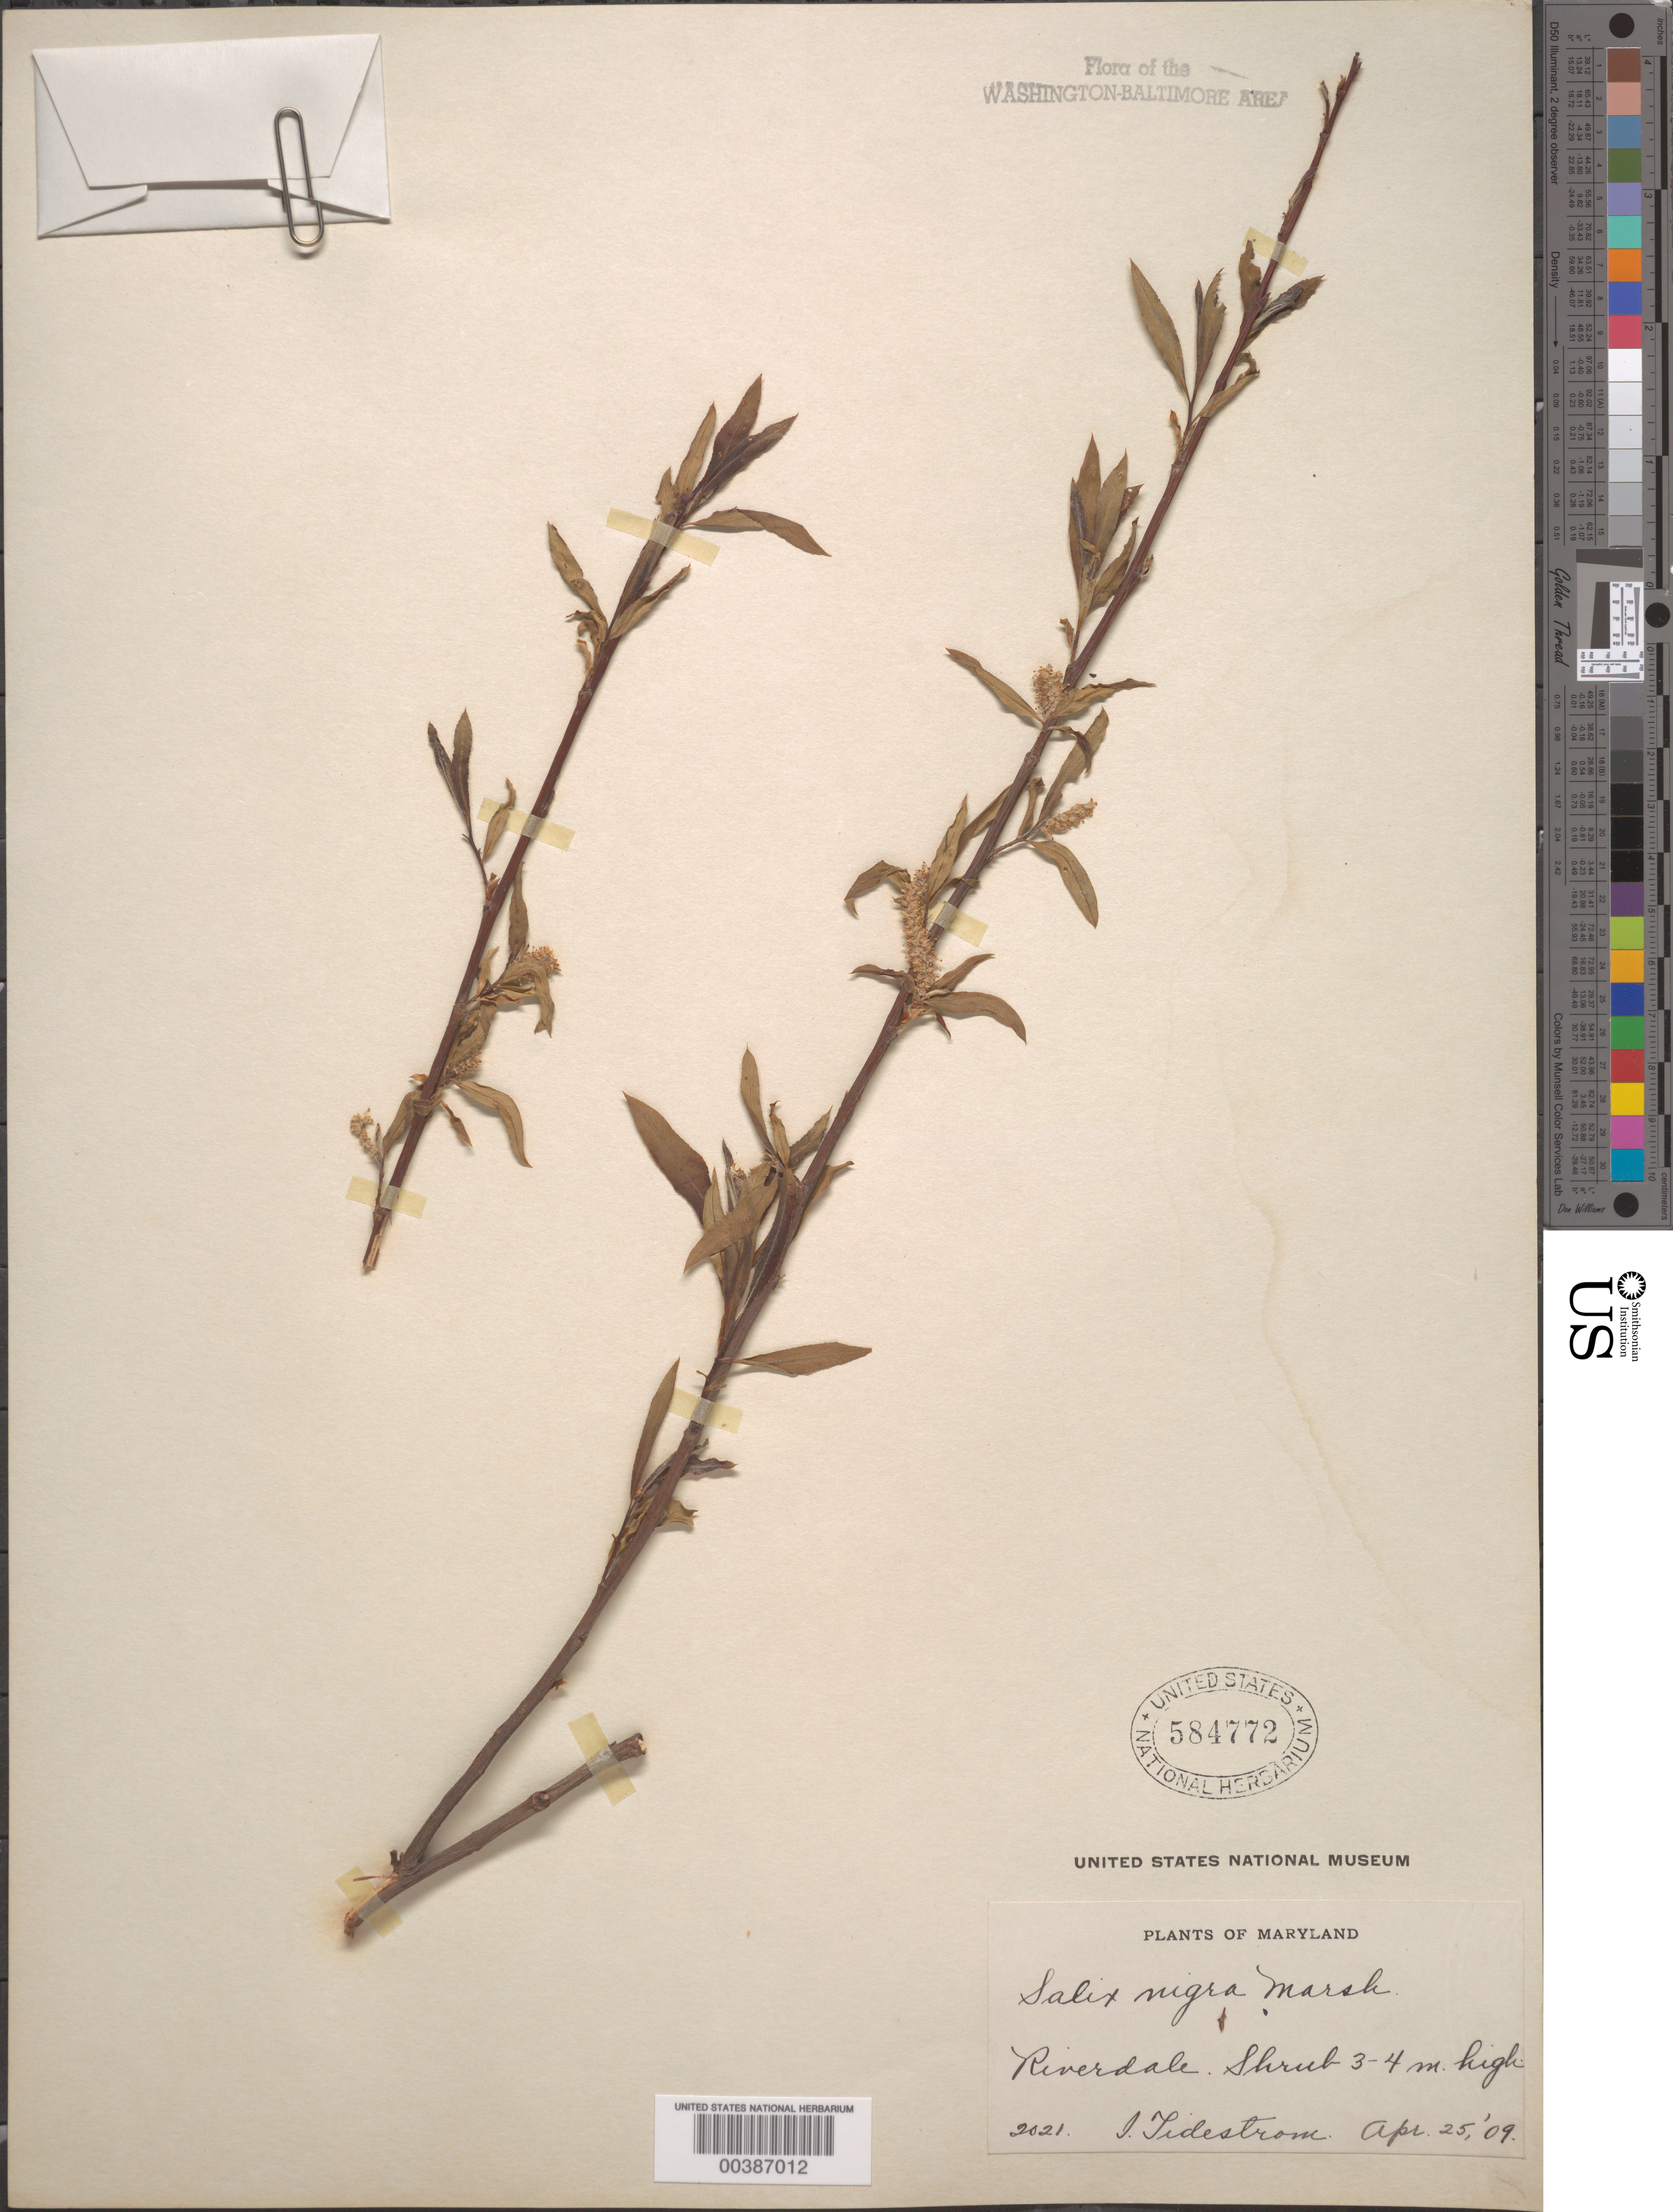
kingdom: Plantae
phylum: Tracheophyta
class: Magnoliopsida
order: Malpighiales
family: Salicaceae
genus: Salix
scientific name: Salix nigra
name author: Marshall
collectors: I. F. Tidestrom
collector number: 2021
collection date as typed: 25 Apr 1909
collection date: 1909-04-25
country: United States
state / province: Maryland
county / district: Prince George's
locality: Riverdale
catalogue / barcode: US 584772